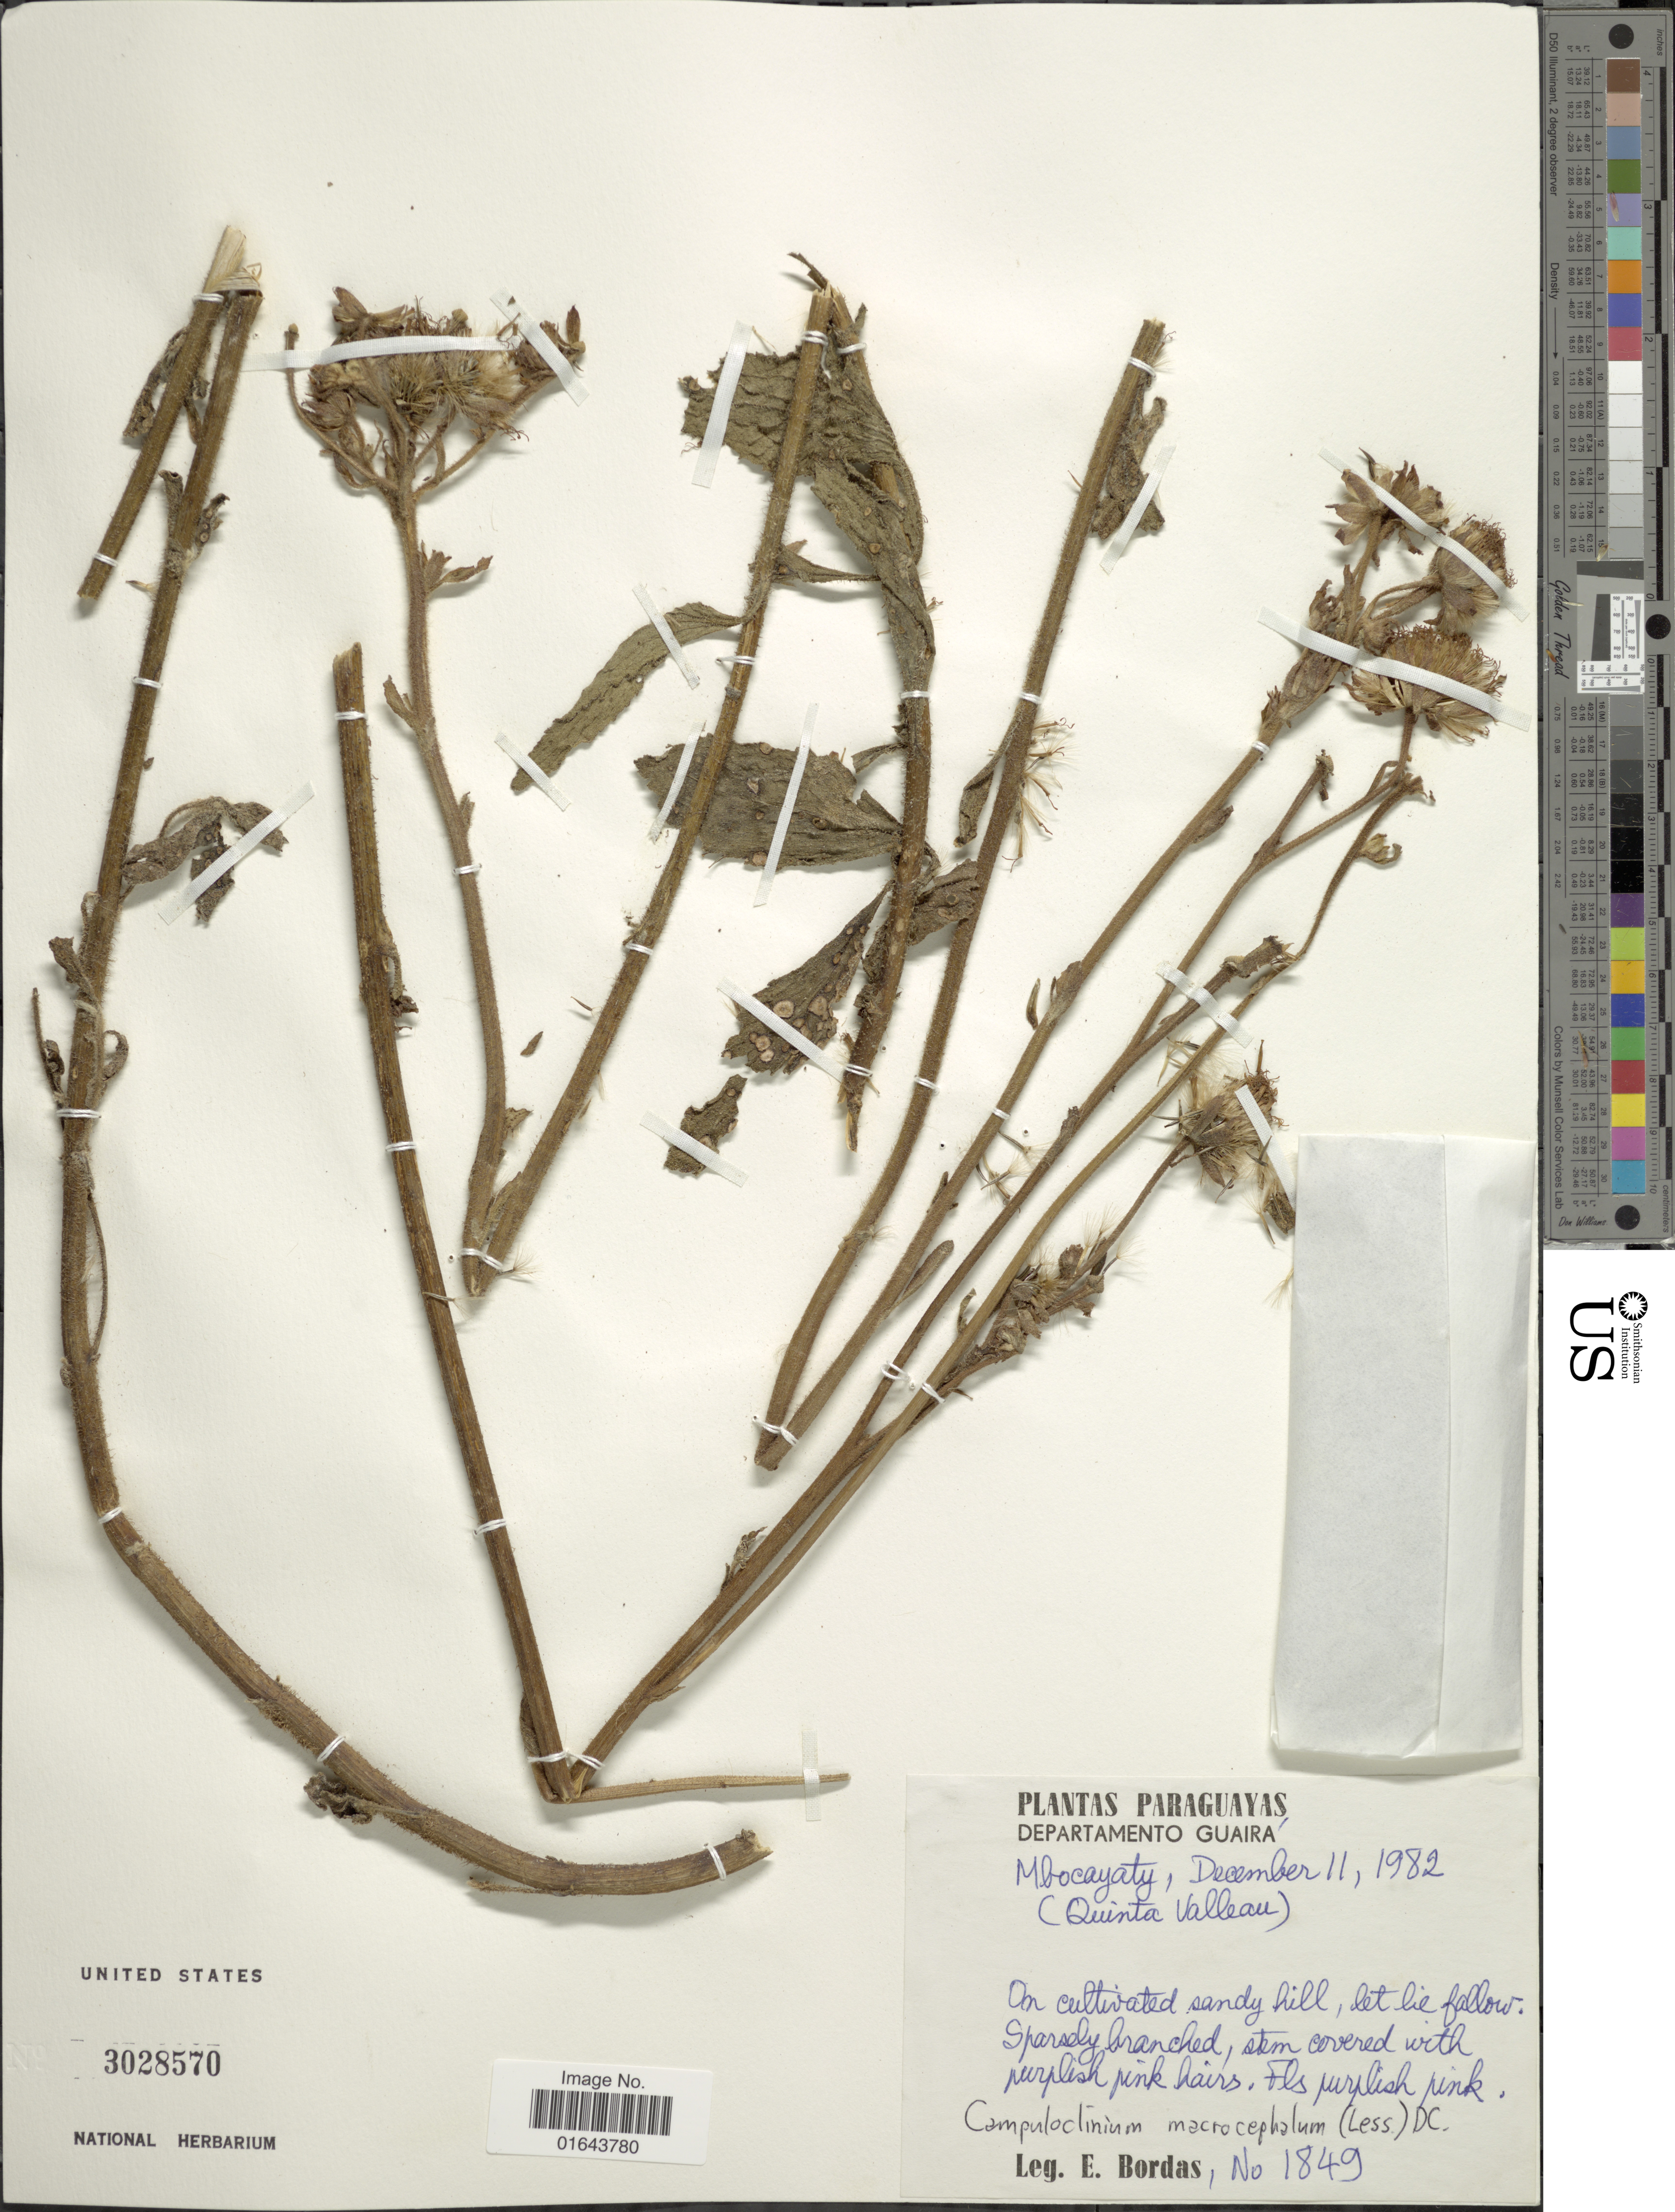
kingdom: Plantae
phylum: Tracheophyta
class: Magnoliopsida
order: Asterales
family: Asteraceae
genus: Campuloclinium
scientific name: Campuloclinium macrocephalum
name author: (Less.) DC.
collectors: E. Bordas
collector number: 1849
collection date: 1982-12-11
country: Paraguay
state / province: Guaira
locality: Departamento Guairá. Mbocayaty (Quinta Valleau)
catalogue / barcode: US 3028570